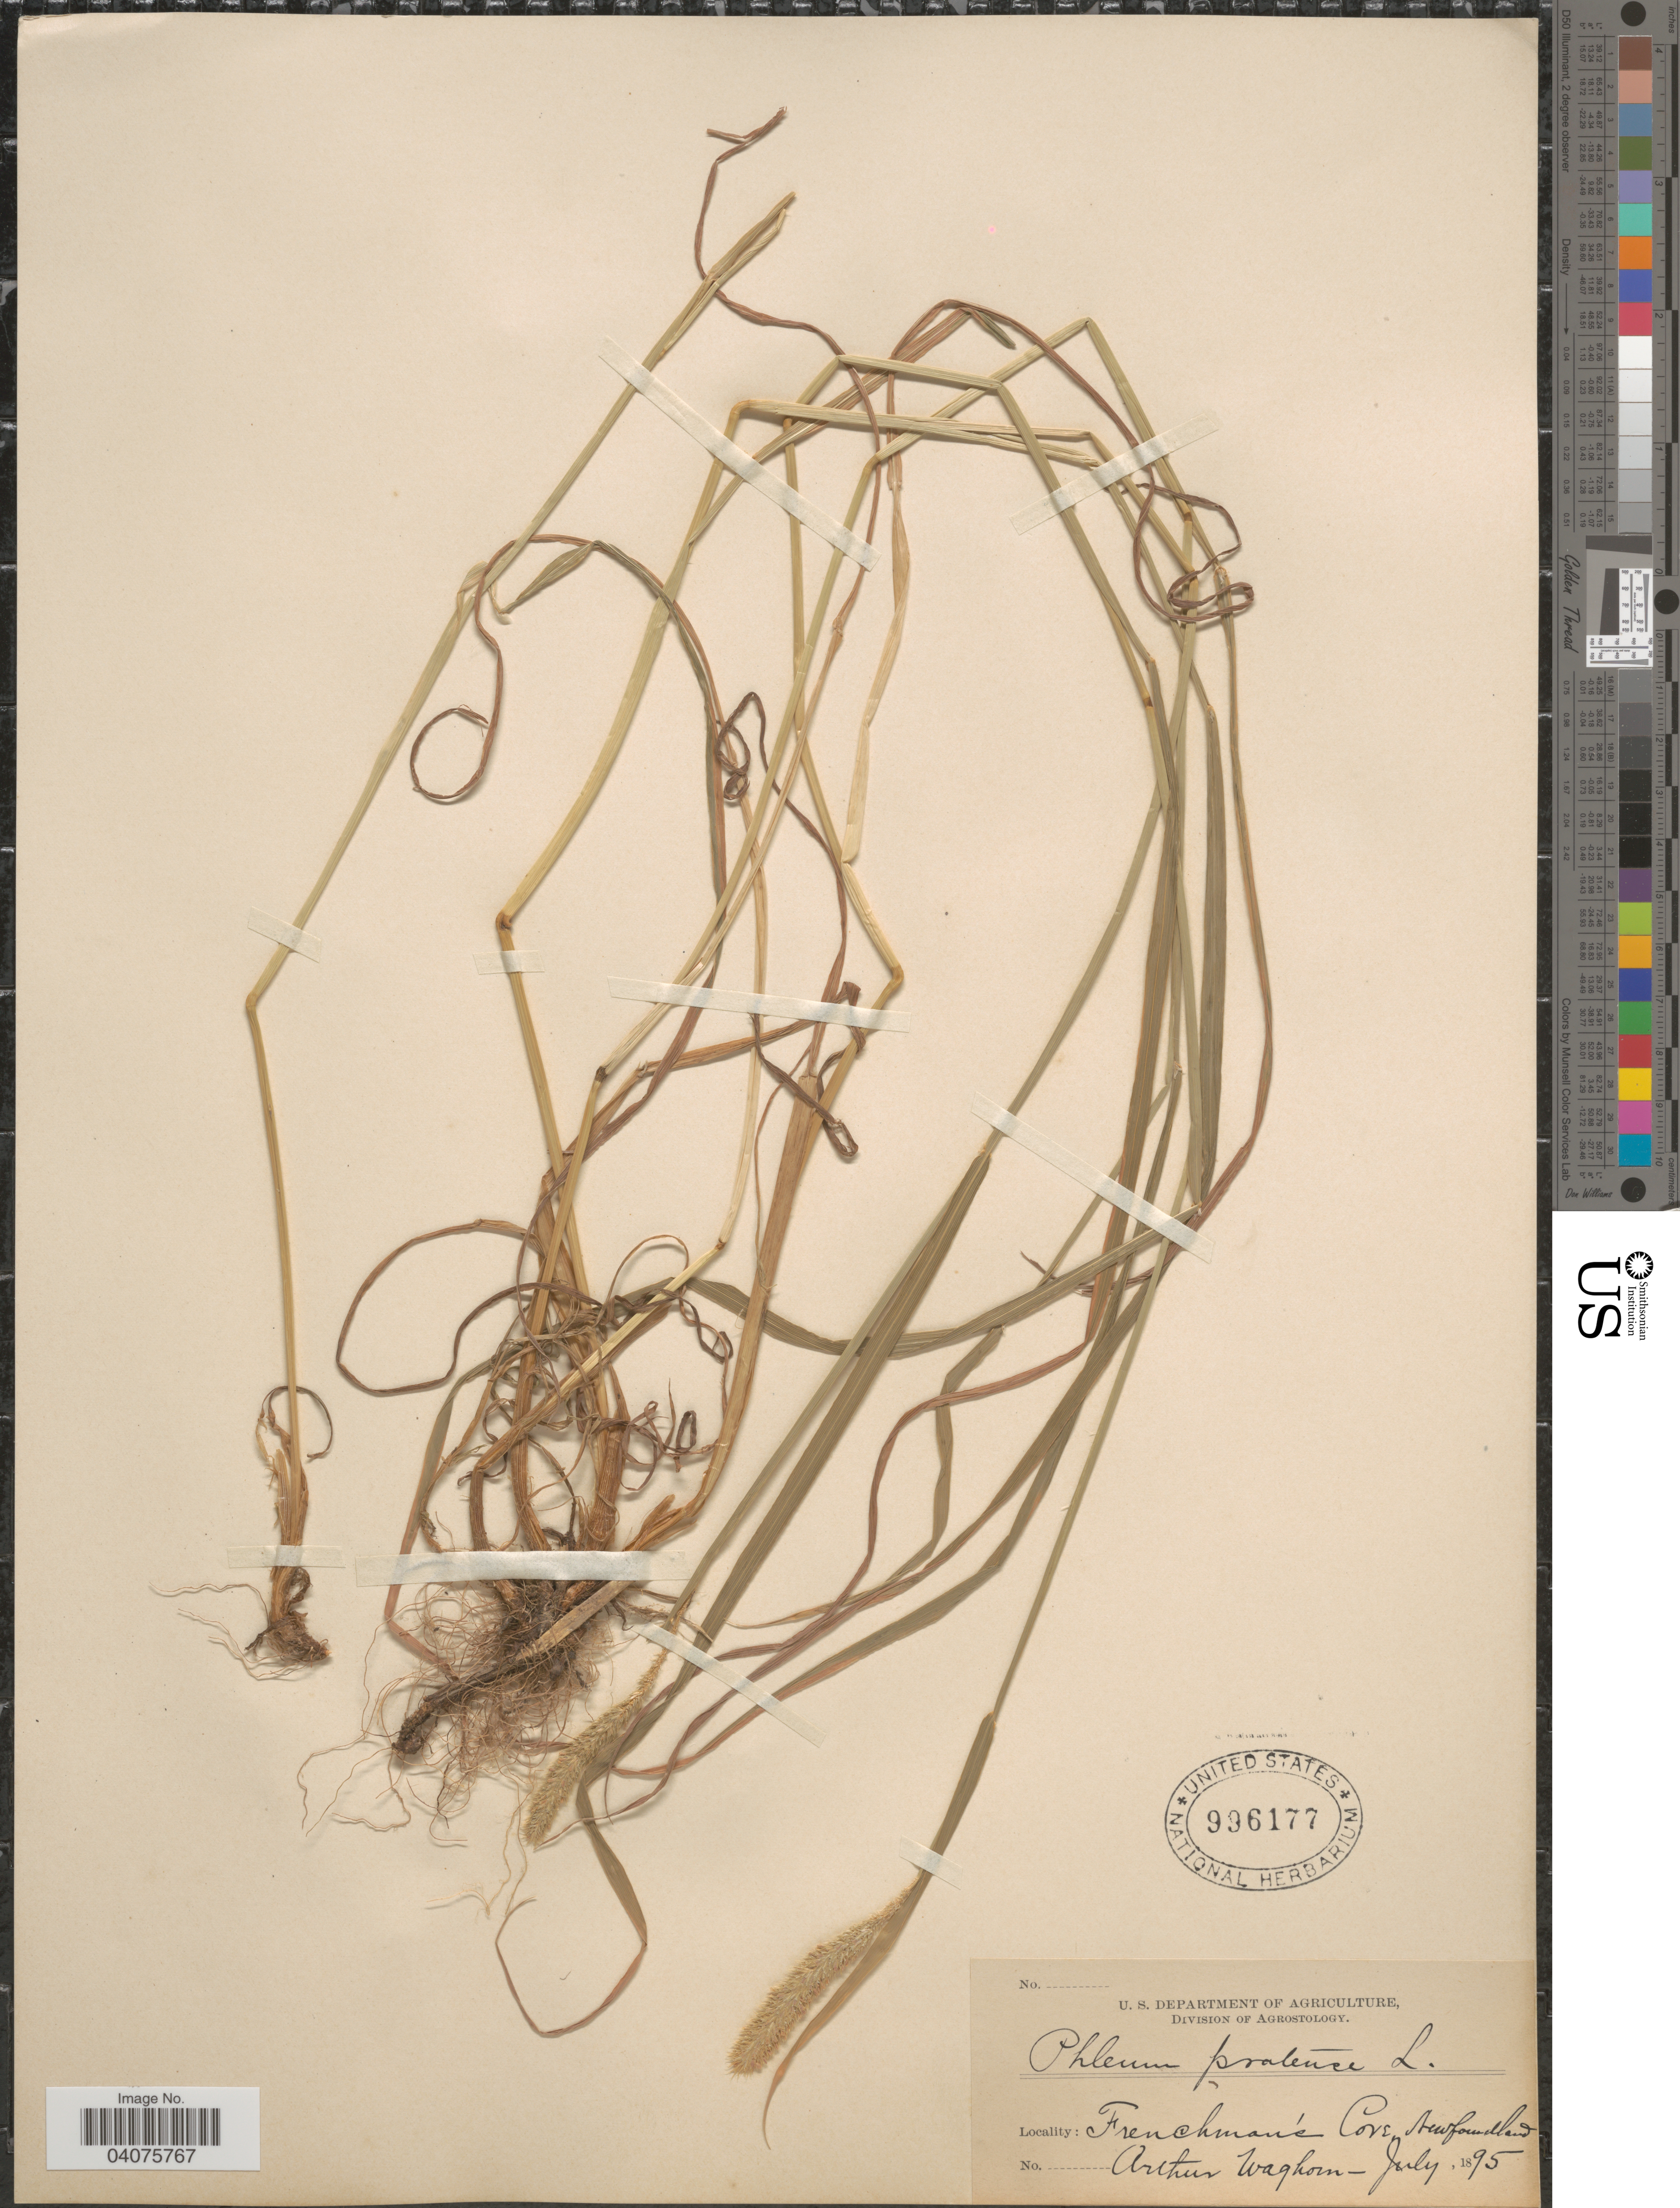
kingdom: Plantae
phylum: Tracheophyta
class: Liliopsida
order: Poales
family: Poaceae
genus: Phleum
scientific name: Phleum pratense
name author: L.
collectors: A. Waghorn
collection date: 1895-07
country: Canada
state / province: Newfoundland and Labrador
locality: Frenchman's Cove.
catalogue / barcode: US 996177